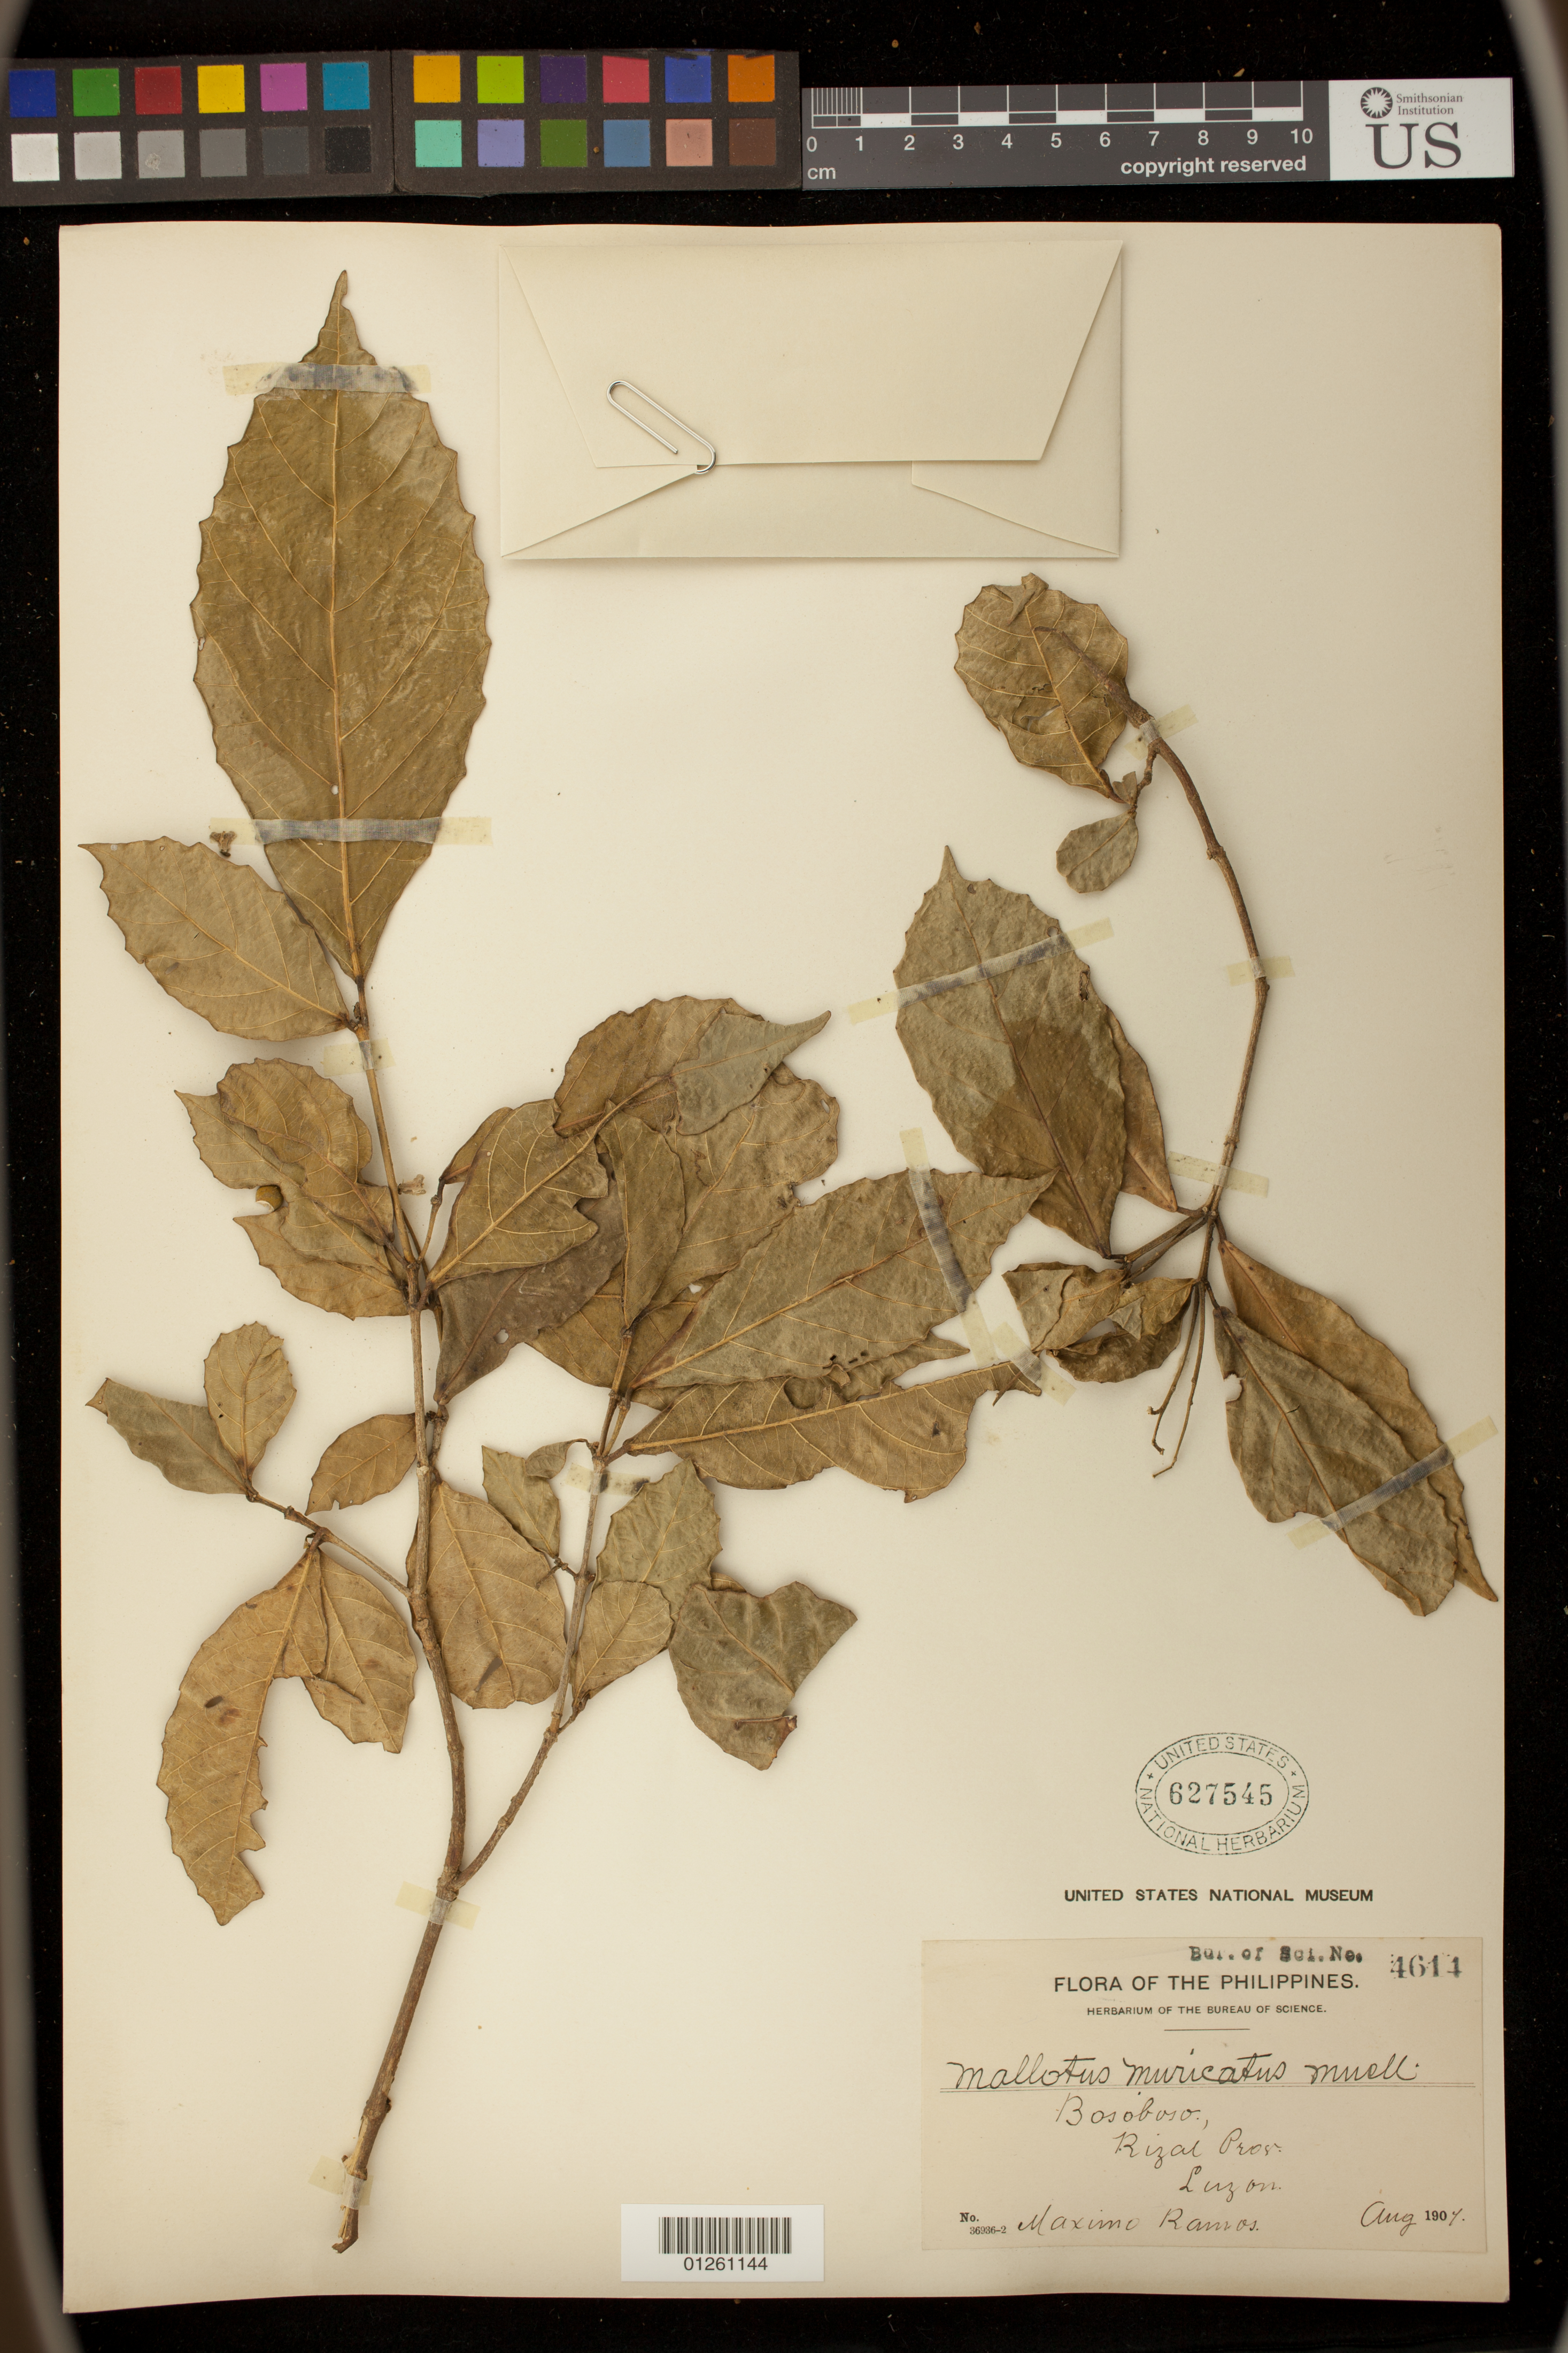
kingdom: Plantae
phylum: Tracheophyta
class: Magnoliopsida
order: Malpighiales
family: Euphorbiaceae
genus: Mallotus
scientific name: Mallotus resinosus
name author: (Blanco) Merr.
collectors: M. Ramos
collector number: Bur. Sci. 4614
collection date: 1907-08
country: Philippines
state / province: Calabarzon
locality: Bosoboso, Rizal Prov., Luzon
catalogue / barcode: US 627545